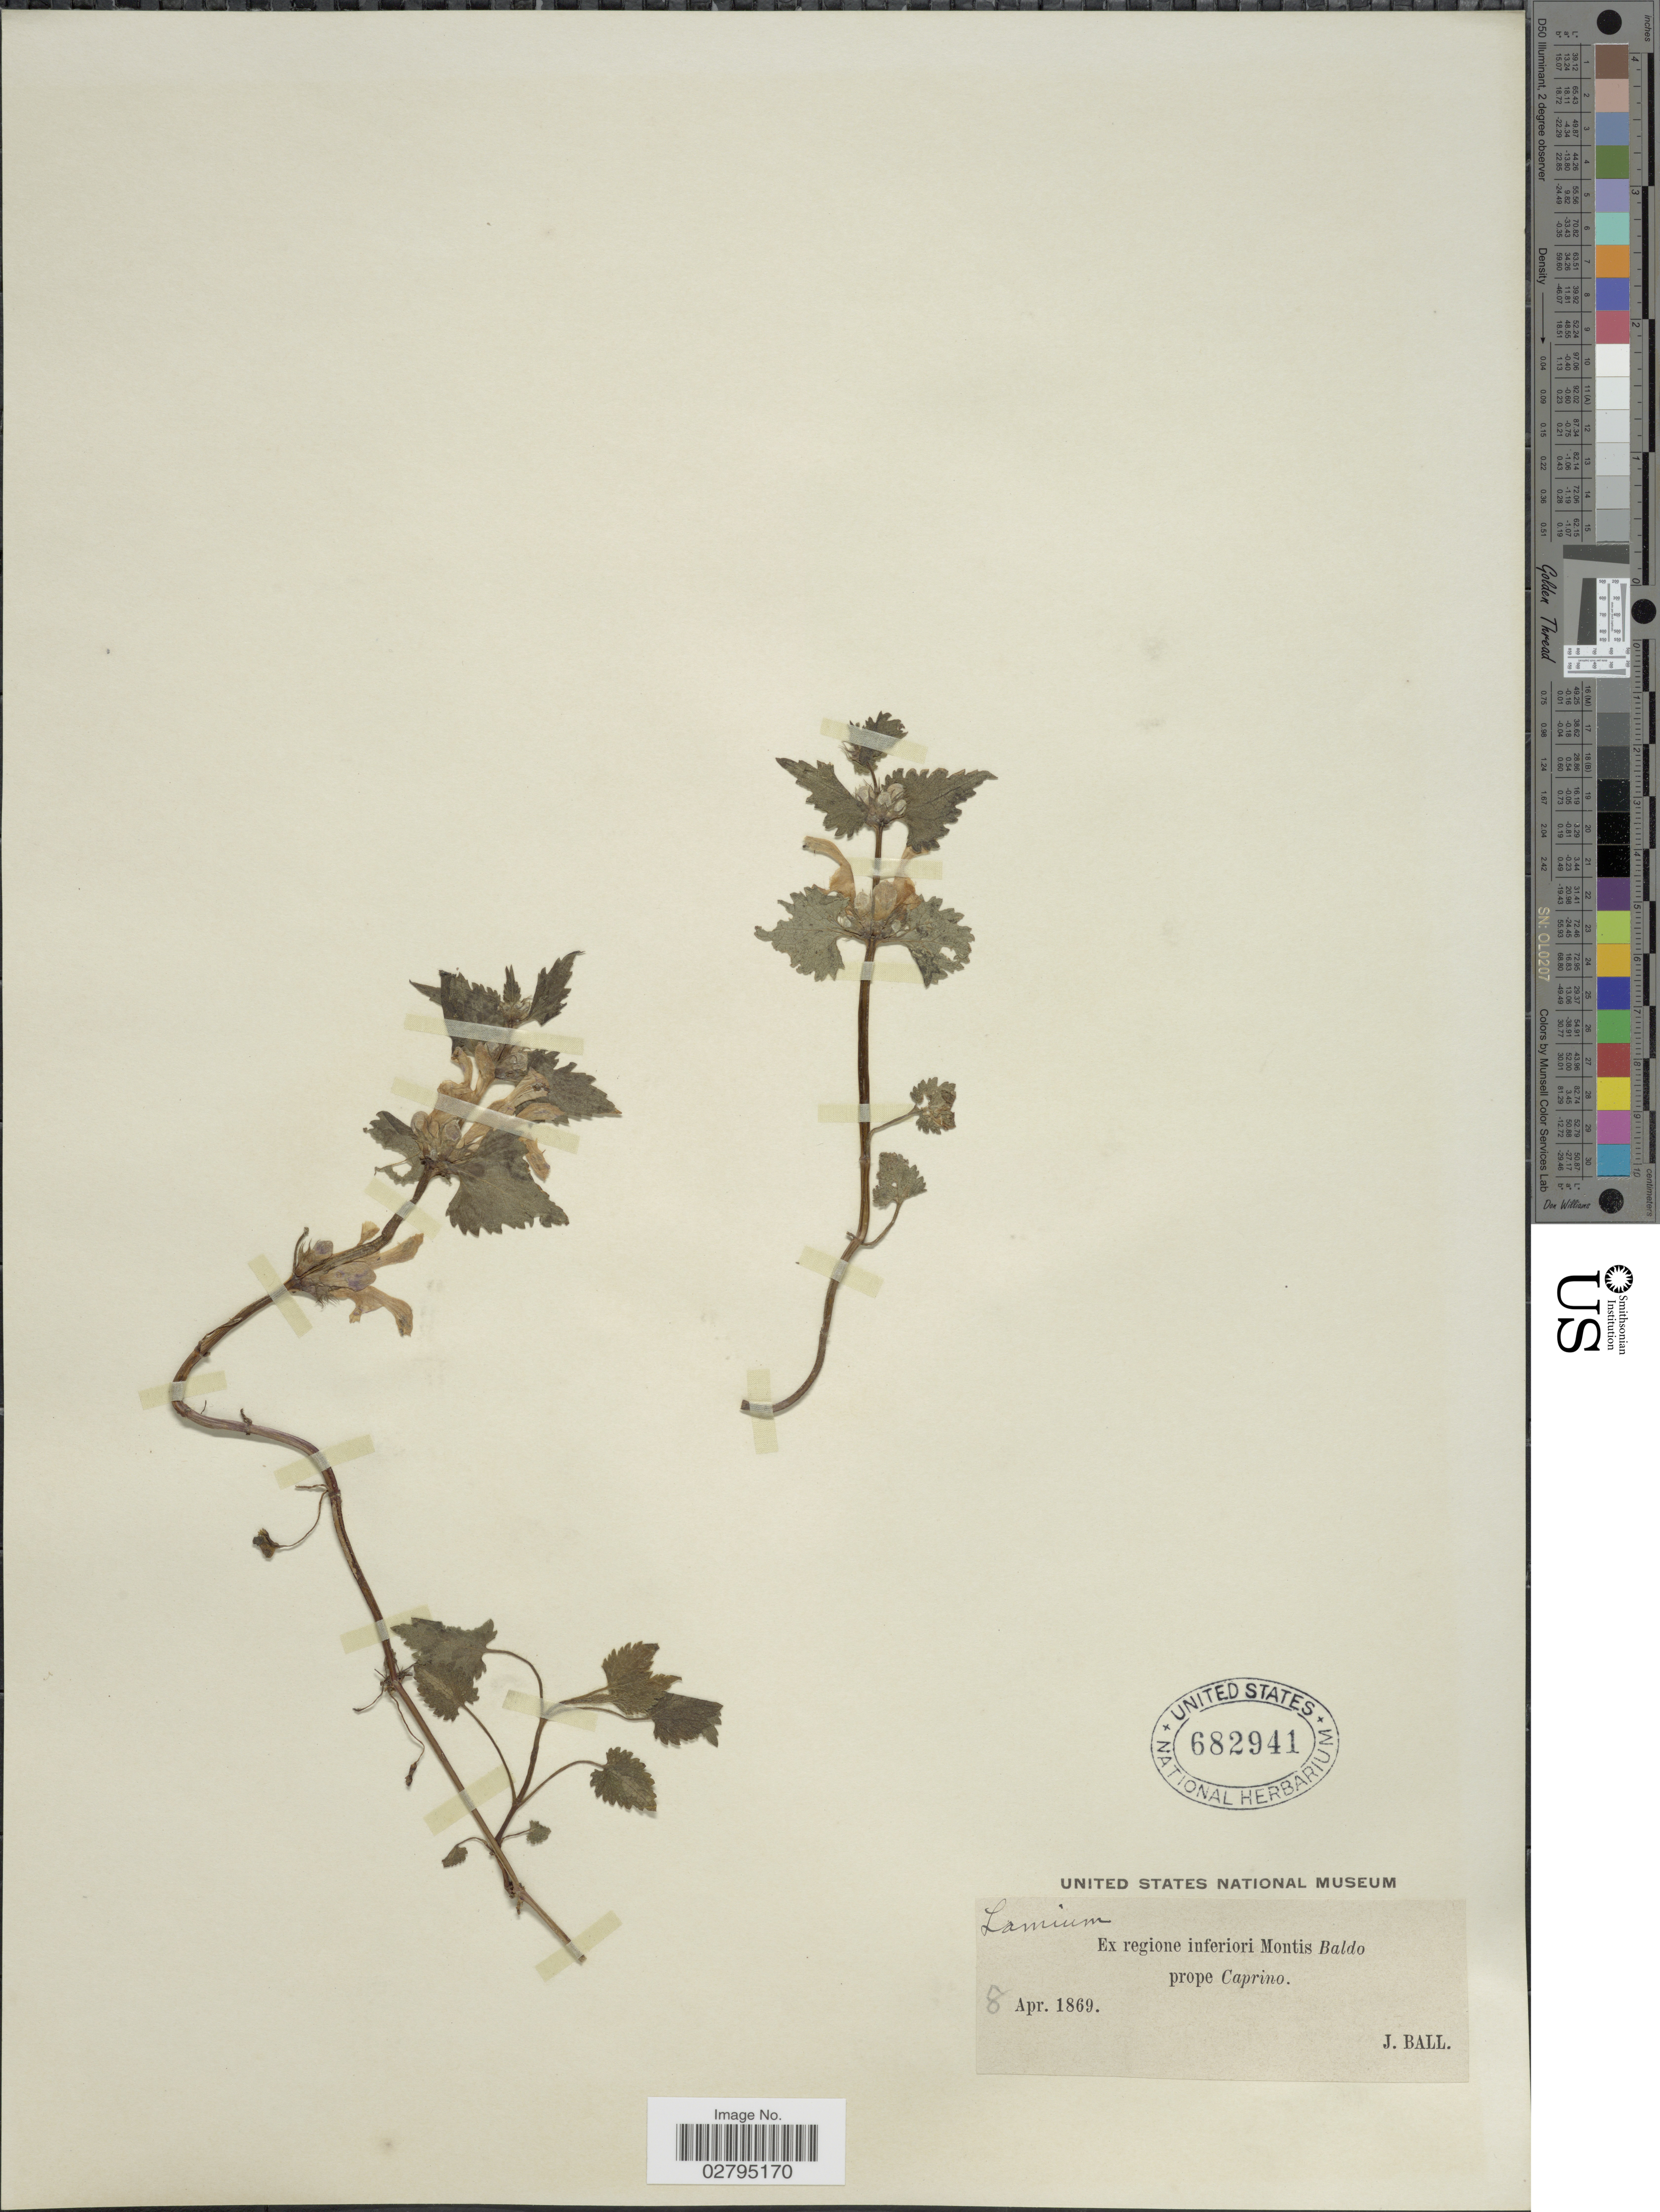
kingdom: Plantae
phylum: Tracheophyta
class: Magnoliopsida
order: Lamiales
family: Lamiaceae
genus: Lamium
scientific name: Lamium sp.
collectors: J. Ball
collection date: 1869-04-08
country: Italy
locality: Regione inferiori Montis Baldo prope Caprino.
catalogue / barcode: US 682941